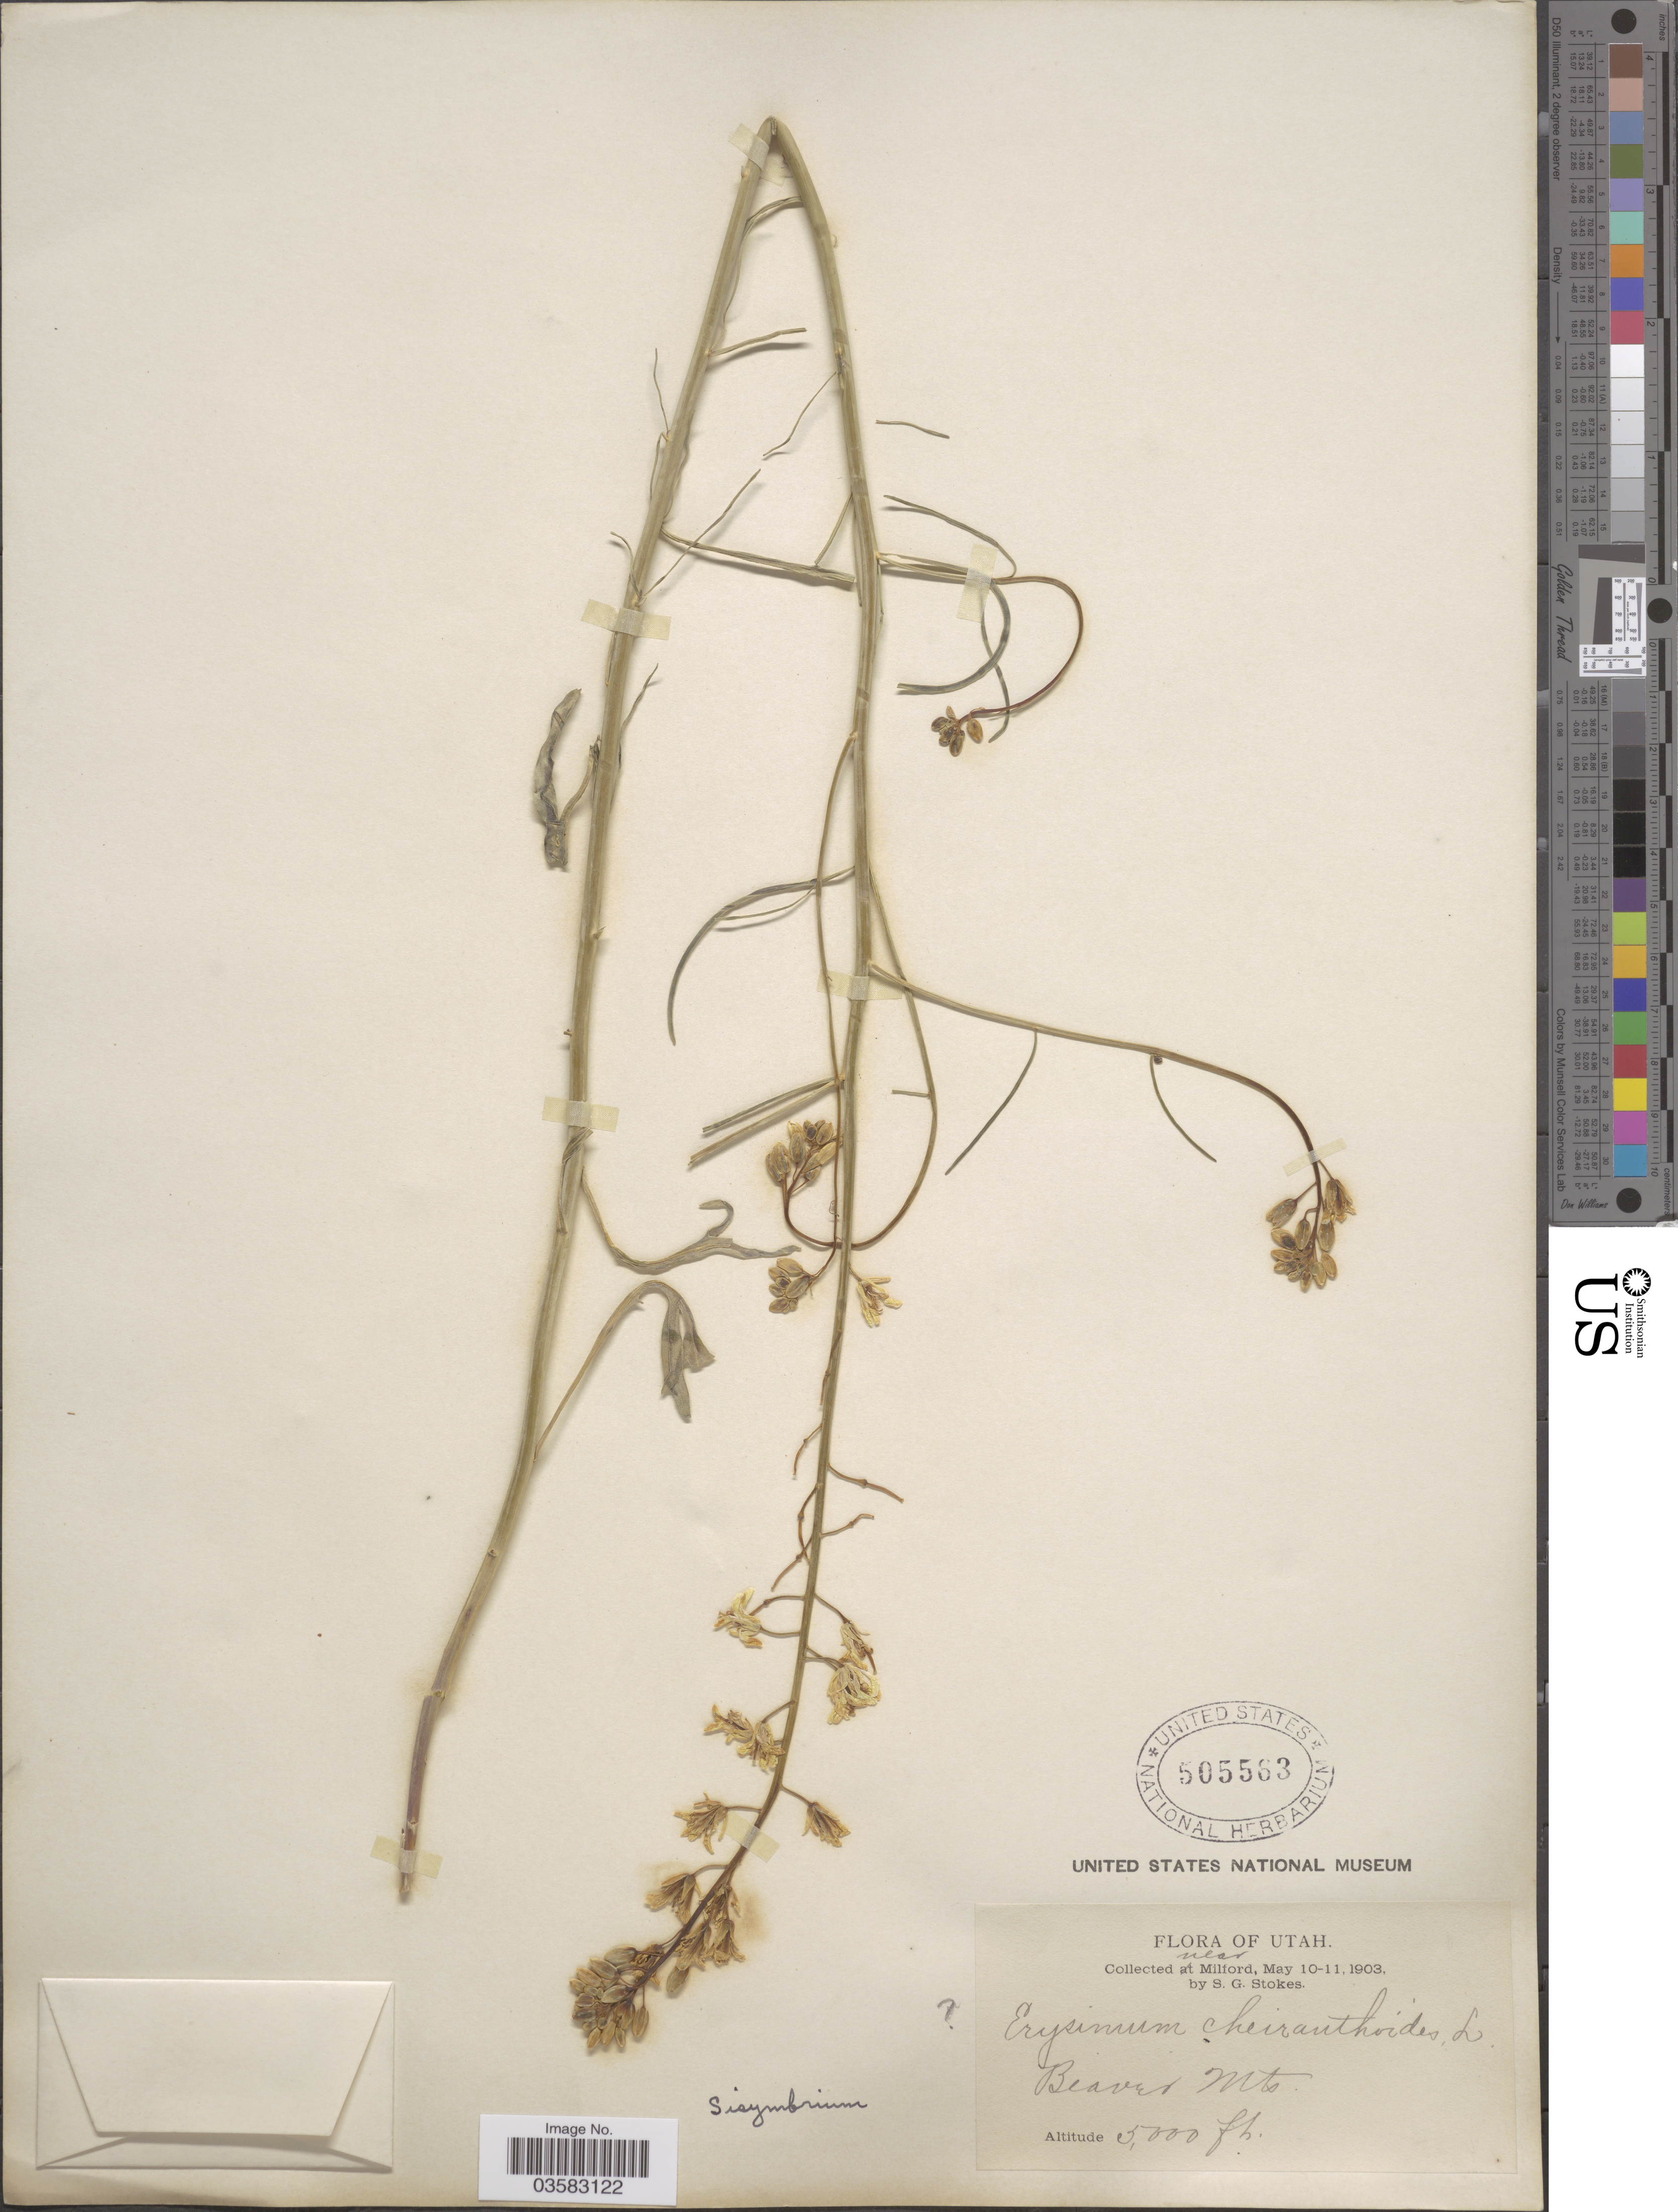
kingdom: Plantae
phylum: Tracheophyta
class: Magnoliopsida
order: Brassicales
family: Brassicaceae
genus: Sisymbrium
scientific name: Sisymbrium sp.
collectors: S. G. Stokes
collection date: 1903-05-10/1903-05-11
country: United States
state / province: Utah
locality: Near Milford. Beaver Mts.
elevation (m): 1524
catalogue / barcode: US 505563